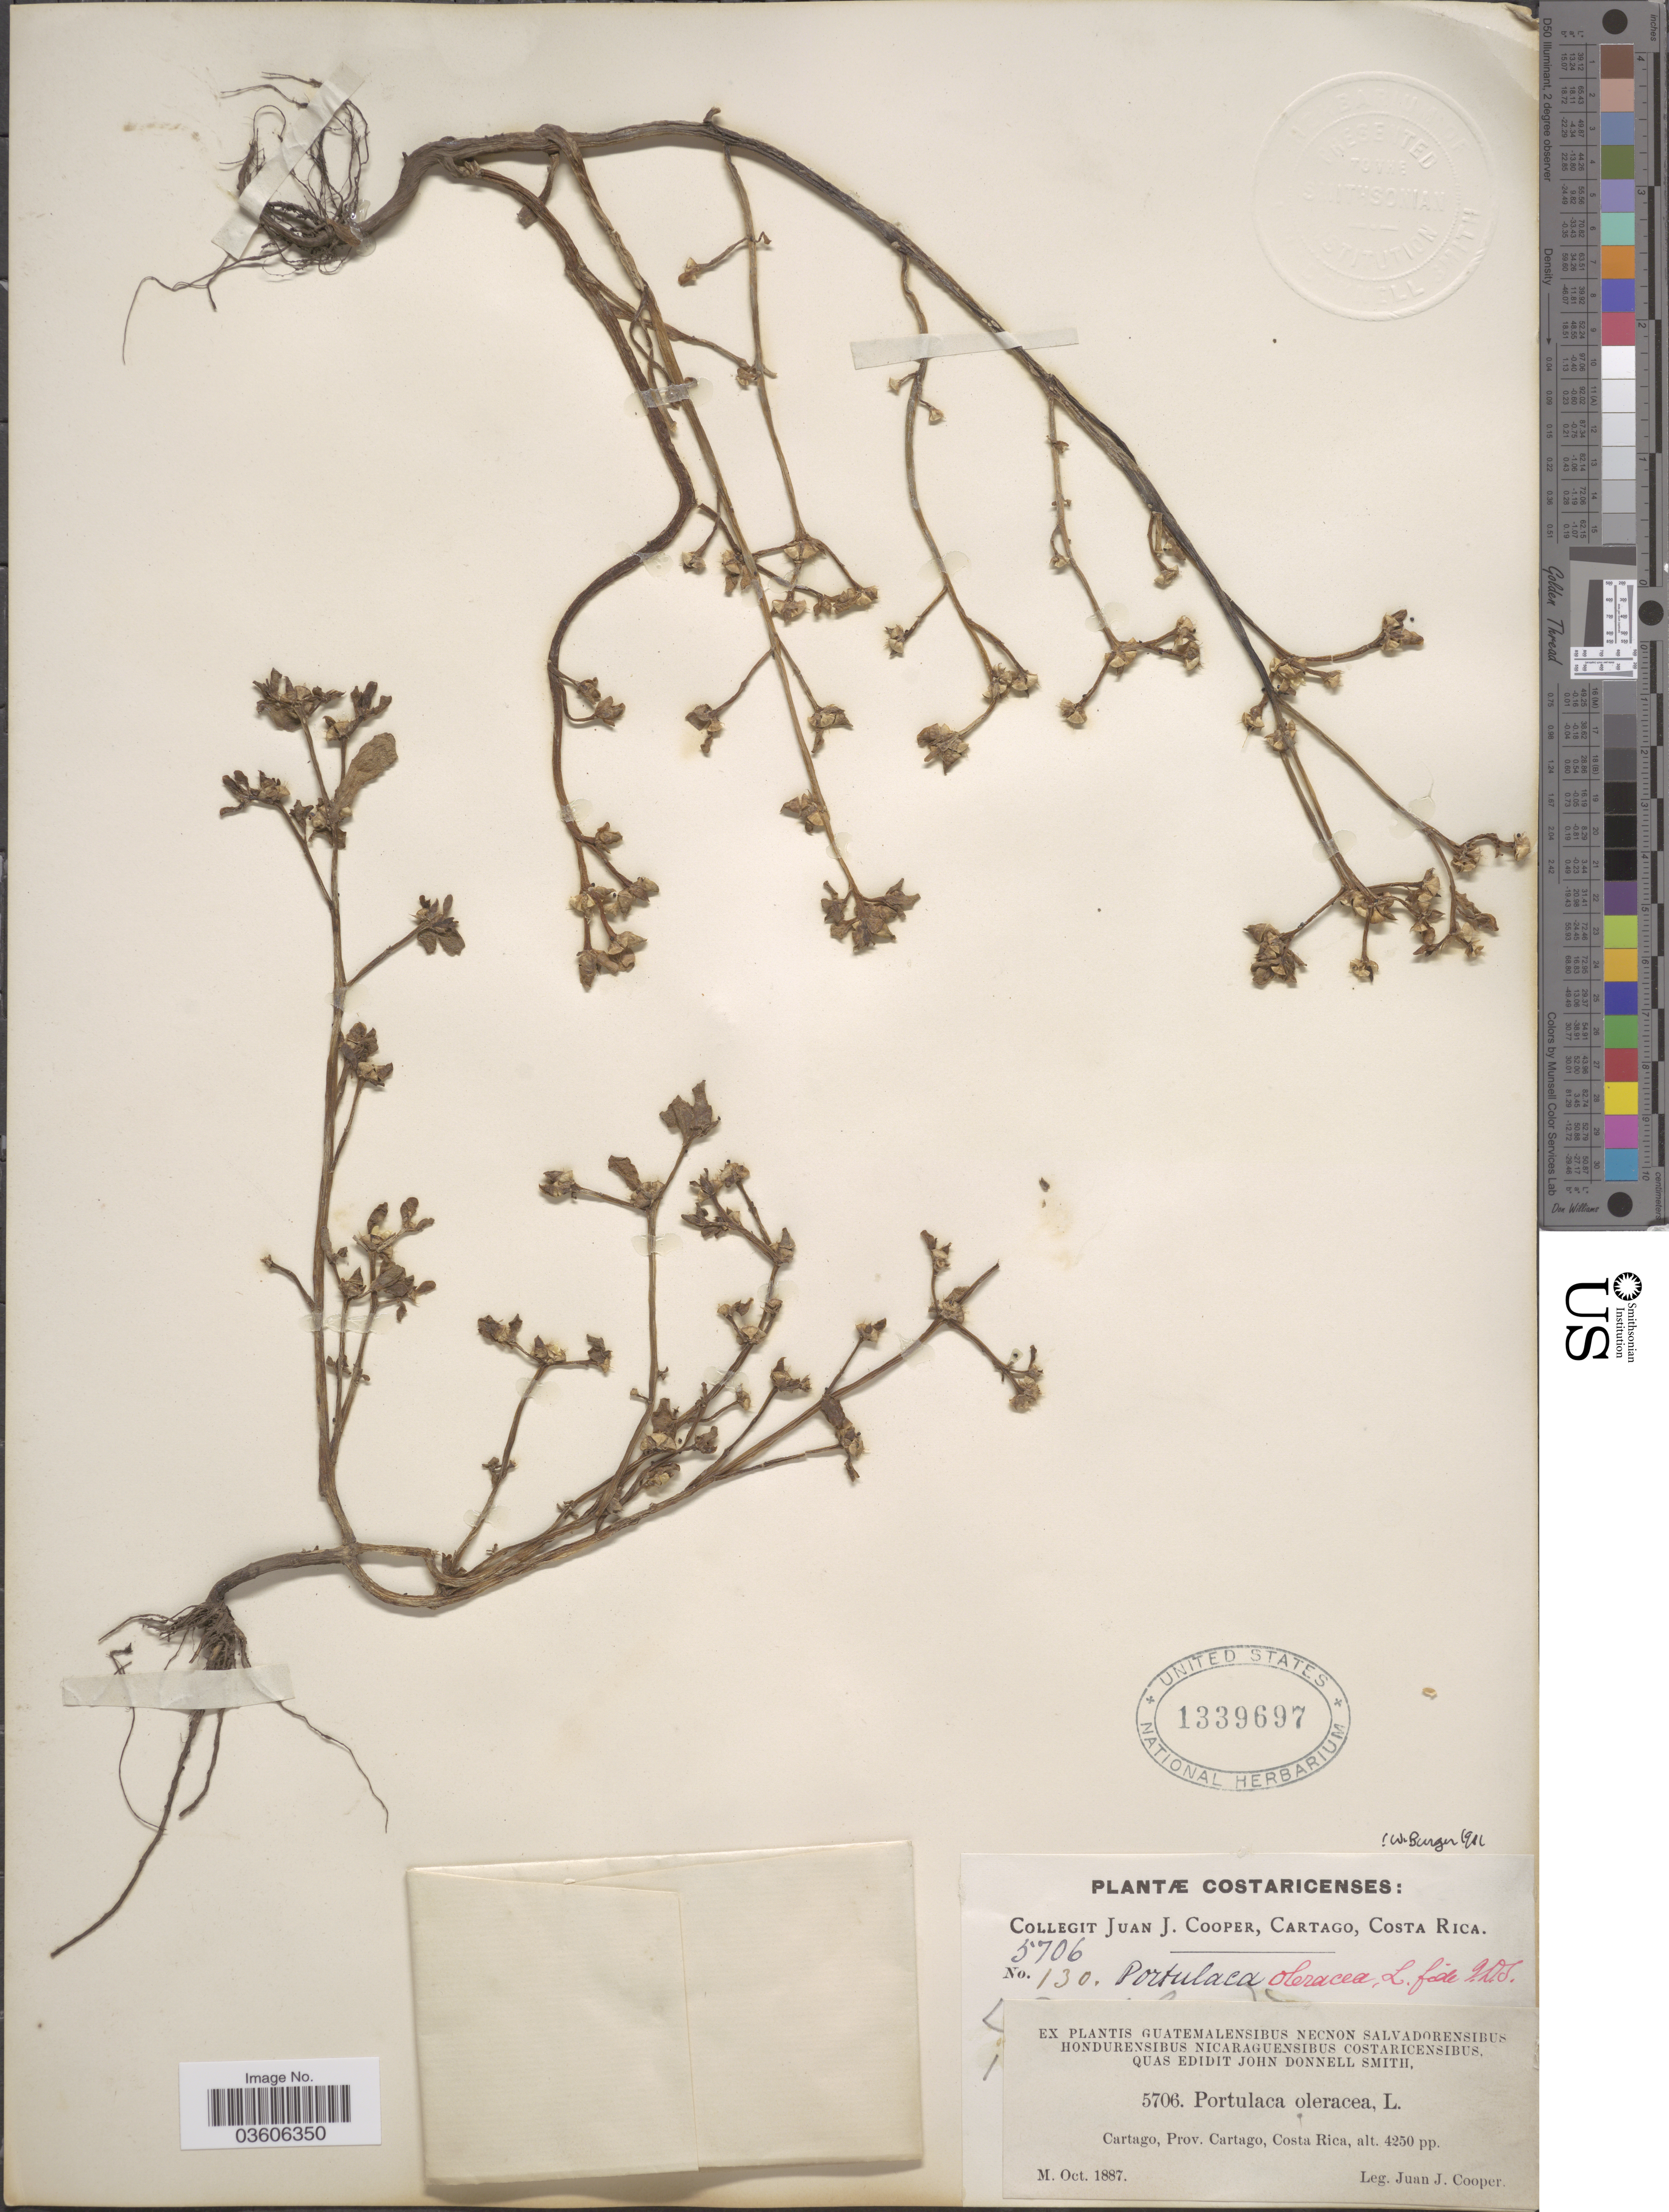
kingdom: Plantae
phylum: Tracheophyta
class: Magnoliopsida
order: Caryophyllales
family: Portulacaceae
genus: Portulaca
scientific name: Portulaca oleracea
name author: L.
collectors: J. J. Cooper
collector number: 5706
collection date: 1887-10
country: Costa Rica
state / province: Cartago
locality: Prov. Cartago.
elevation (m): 1295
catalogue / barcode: US 1339697